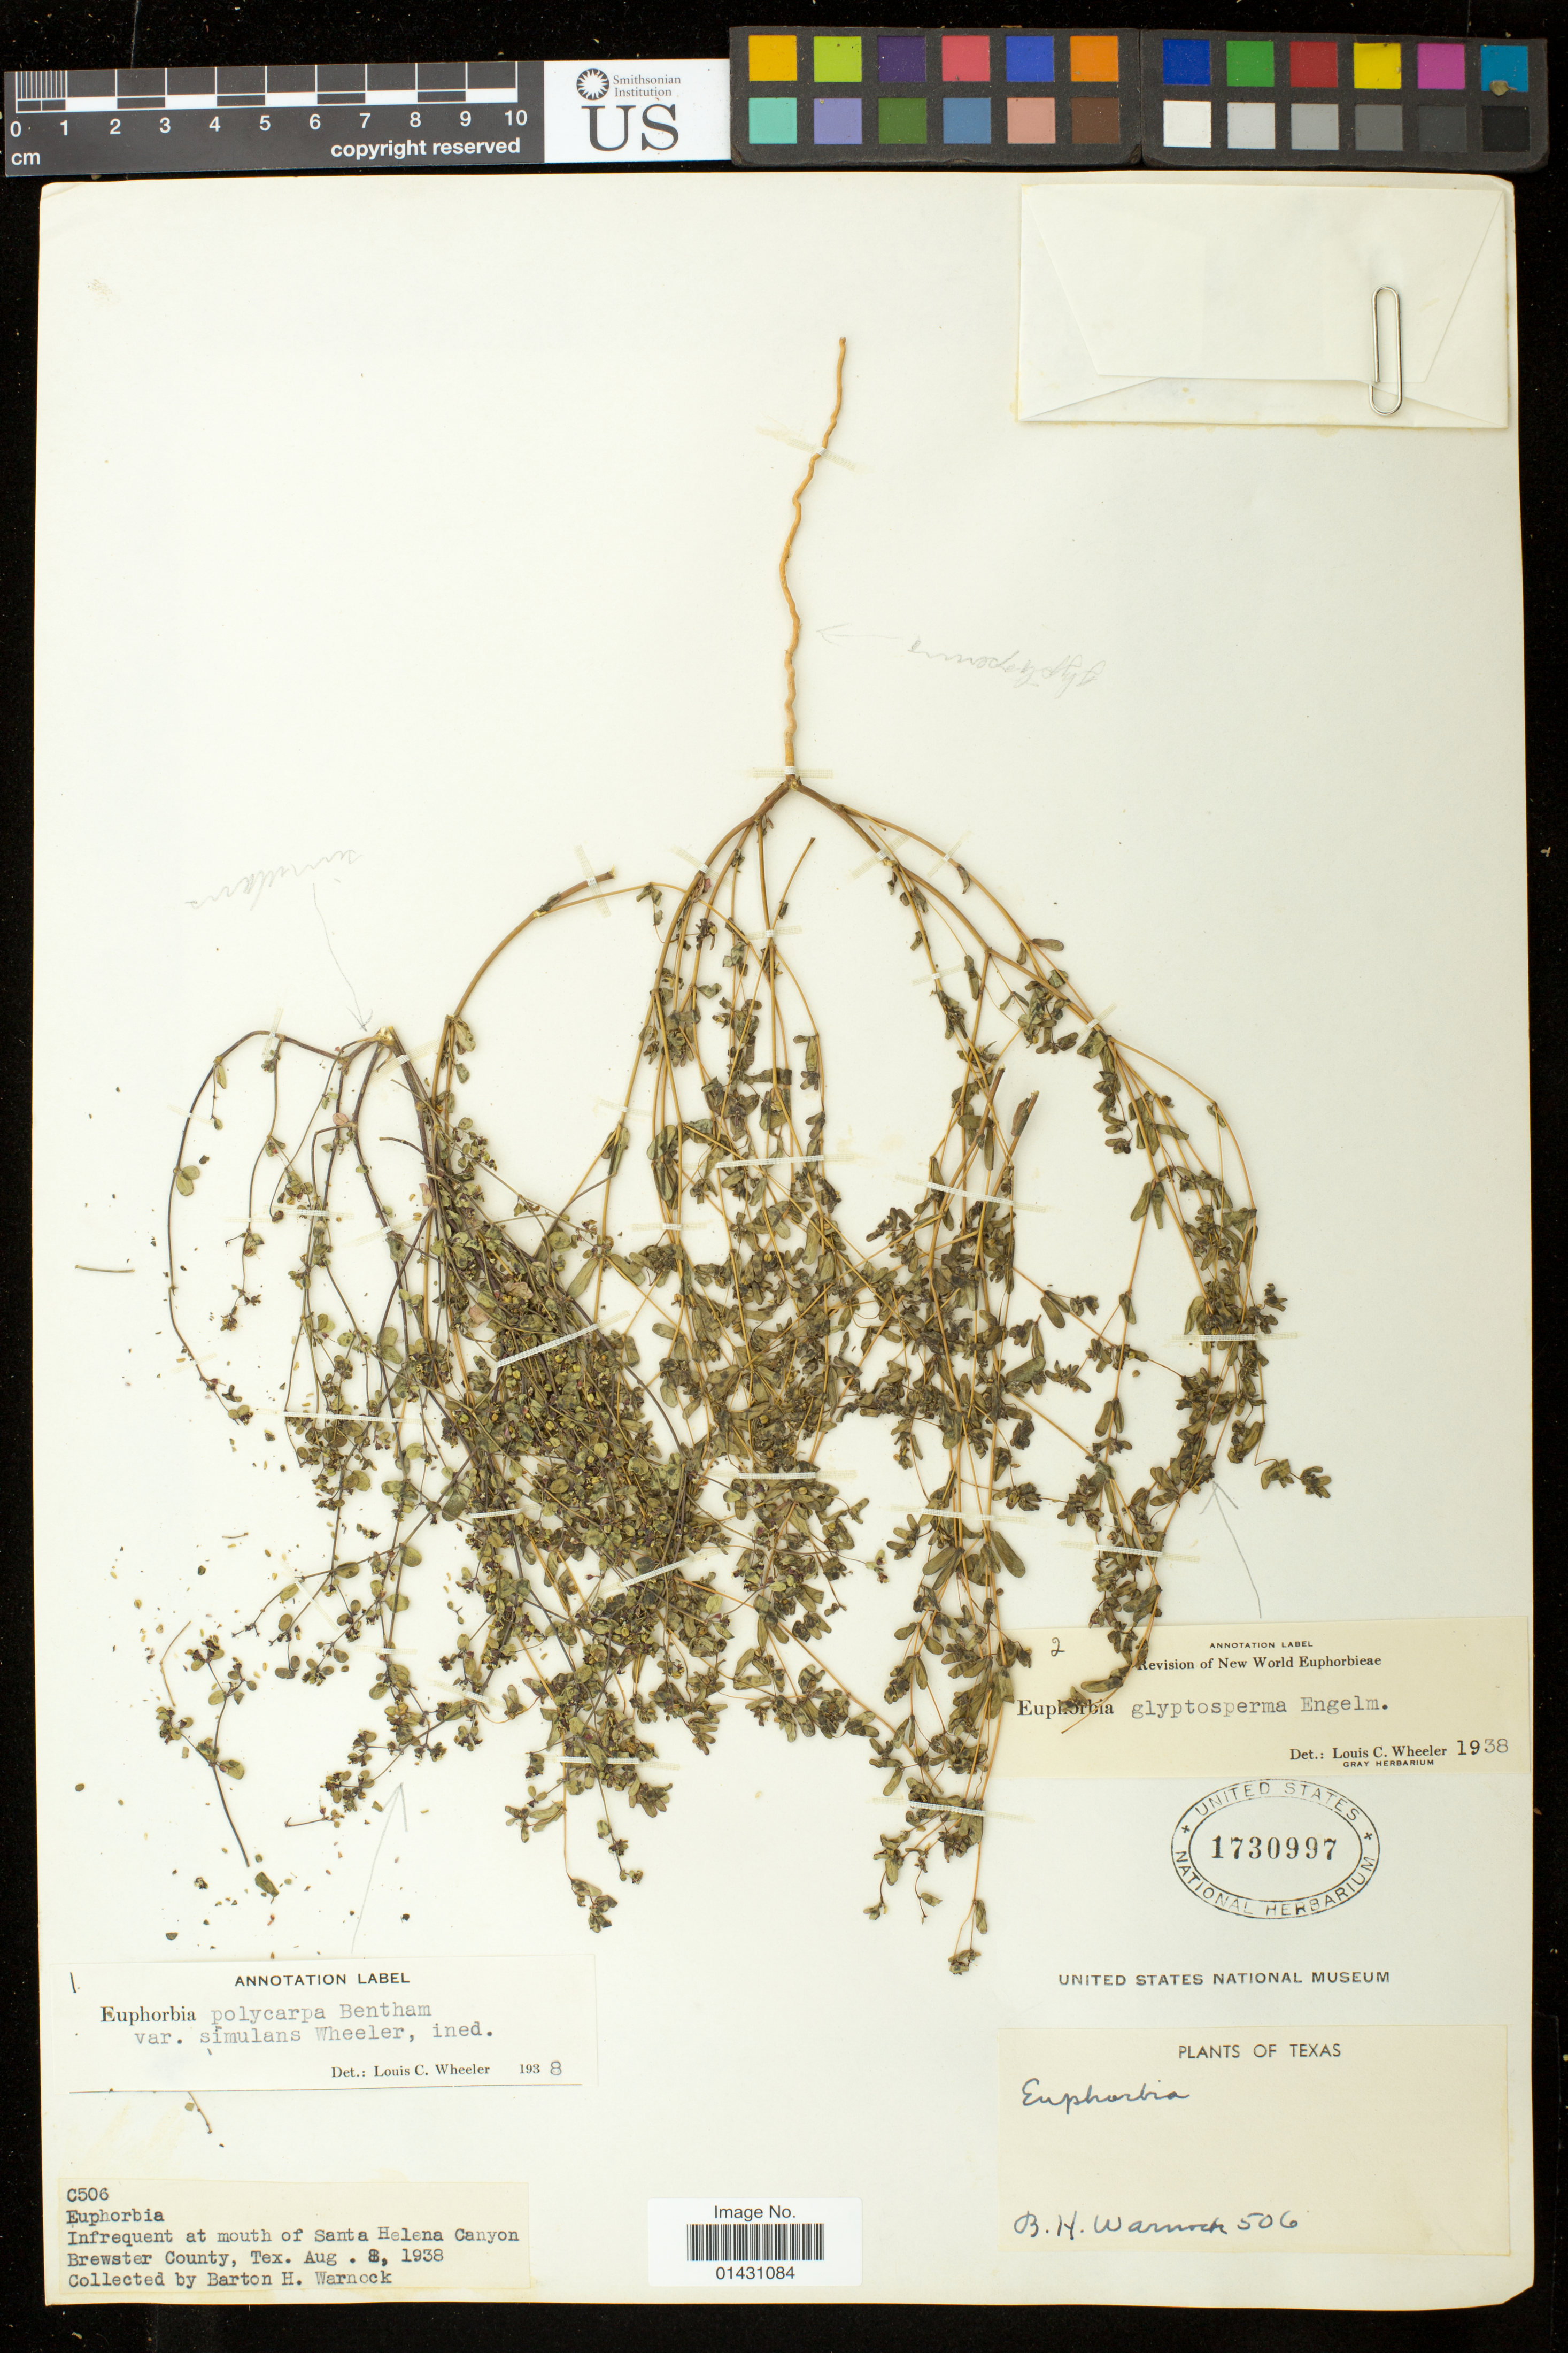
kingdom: Plantae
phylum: Tracheophyta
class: Magnoliopsida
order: Malpighiales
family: Euphorbiaceae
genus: Euphorbia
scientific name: Euphorbia simulans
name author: (L.C. Wheeler) Warnock & M.C. Johnst.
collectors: B. H. Warnock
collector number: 506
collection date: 1938-08-08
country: United States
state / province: Texas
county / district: Brewster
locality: Mouth of Santa Helena Canyon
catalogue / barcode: US 1730997